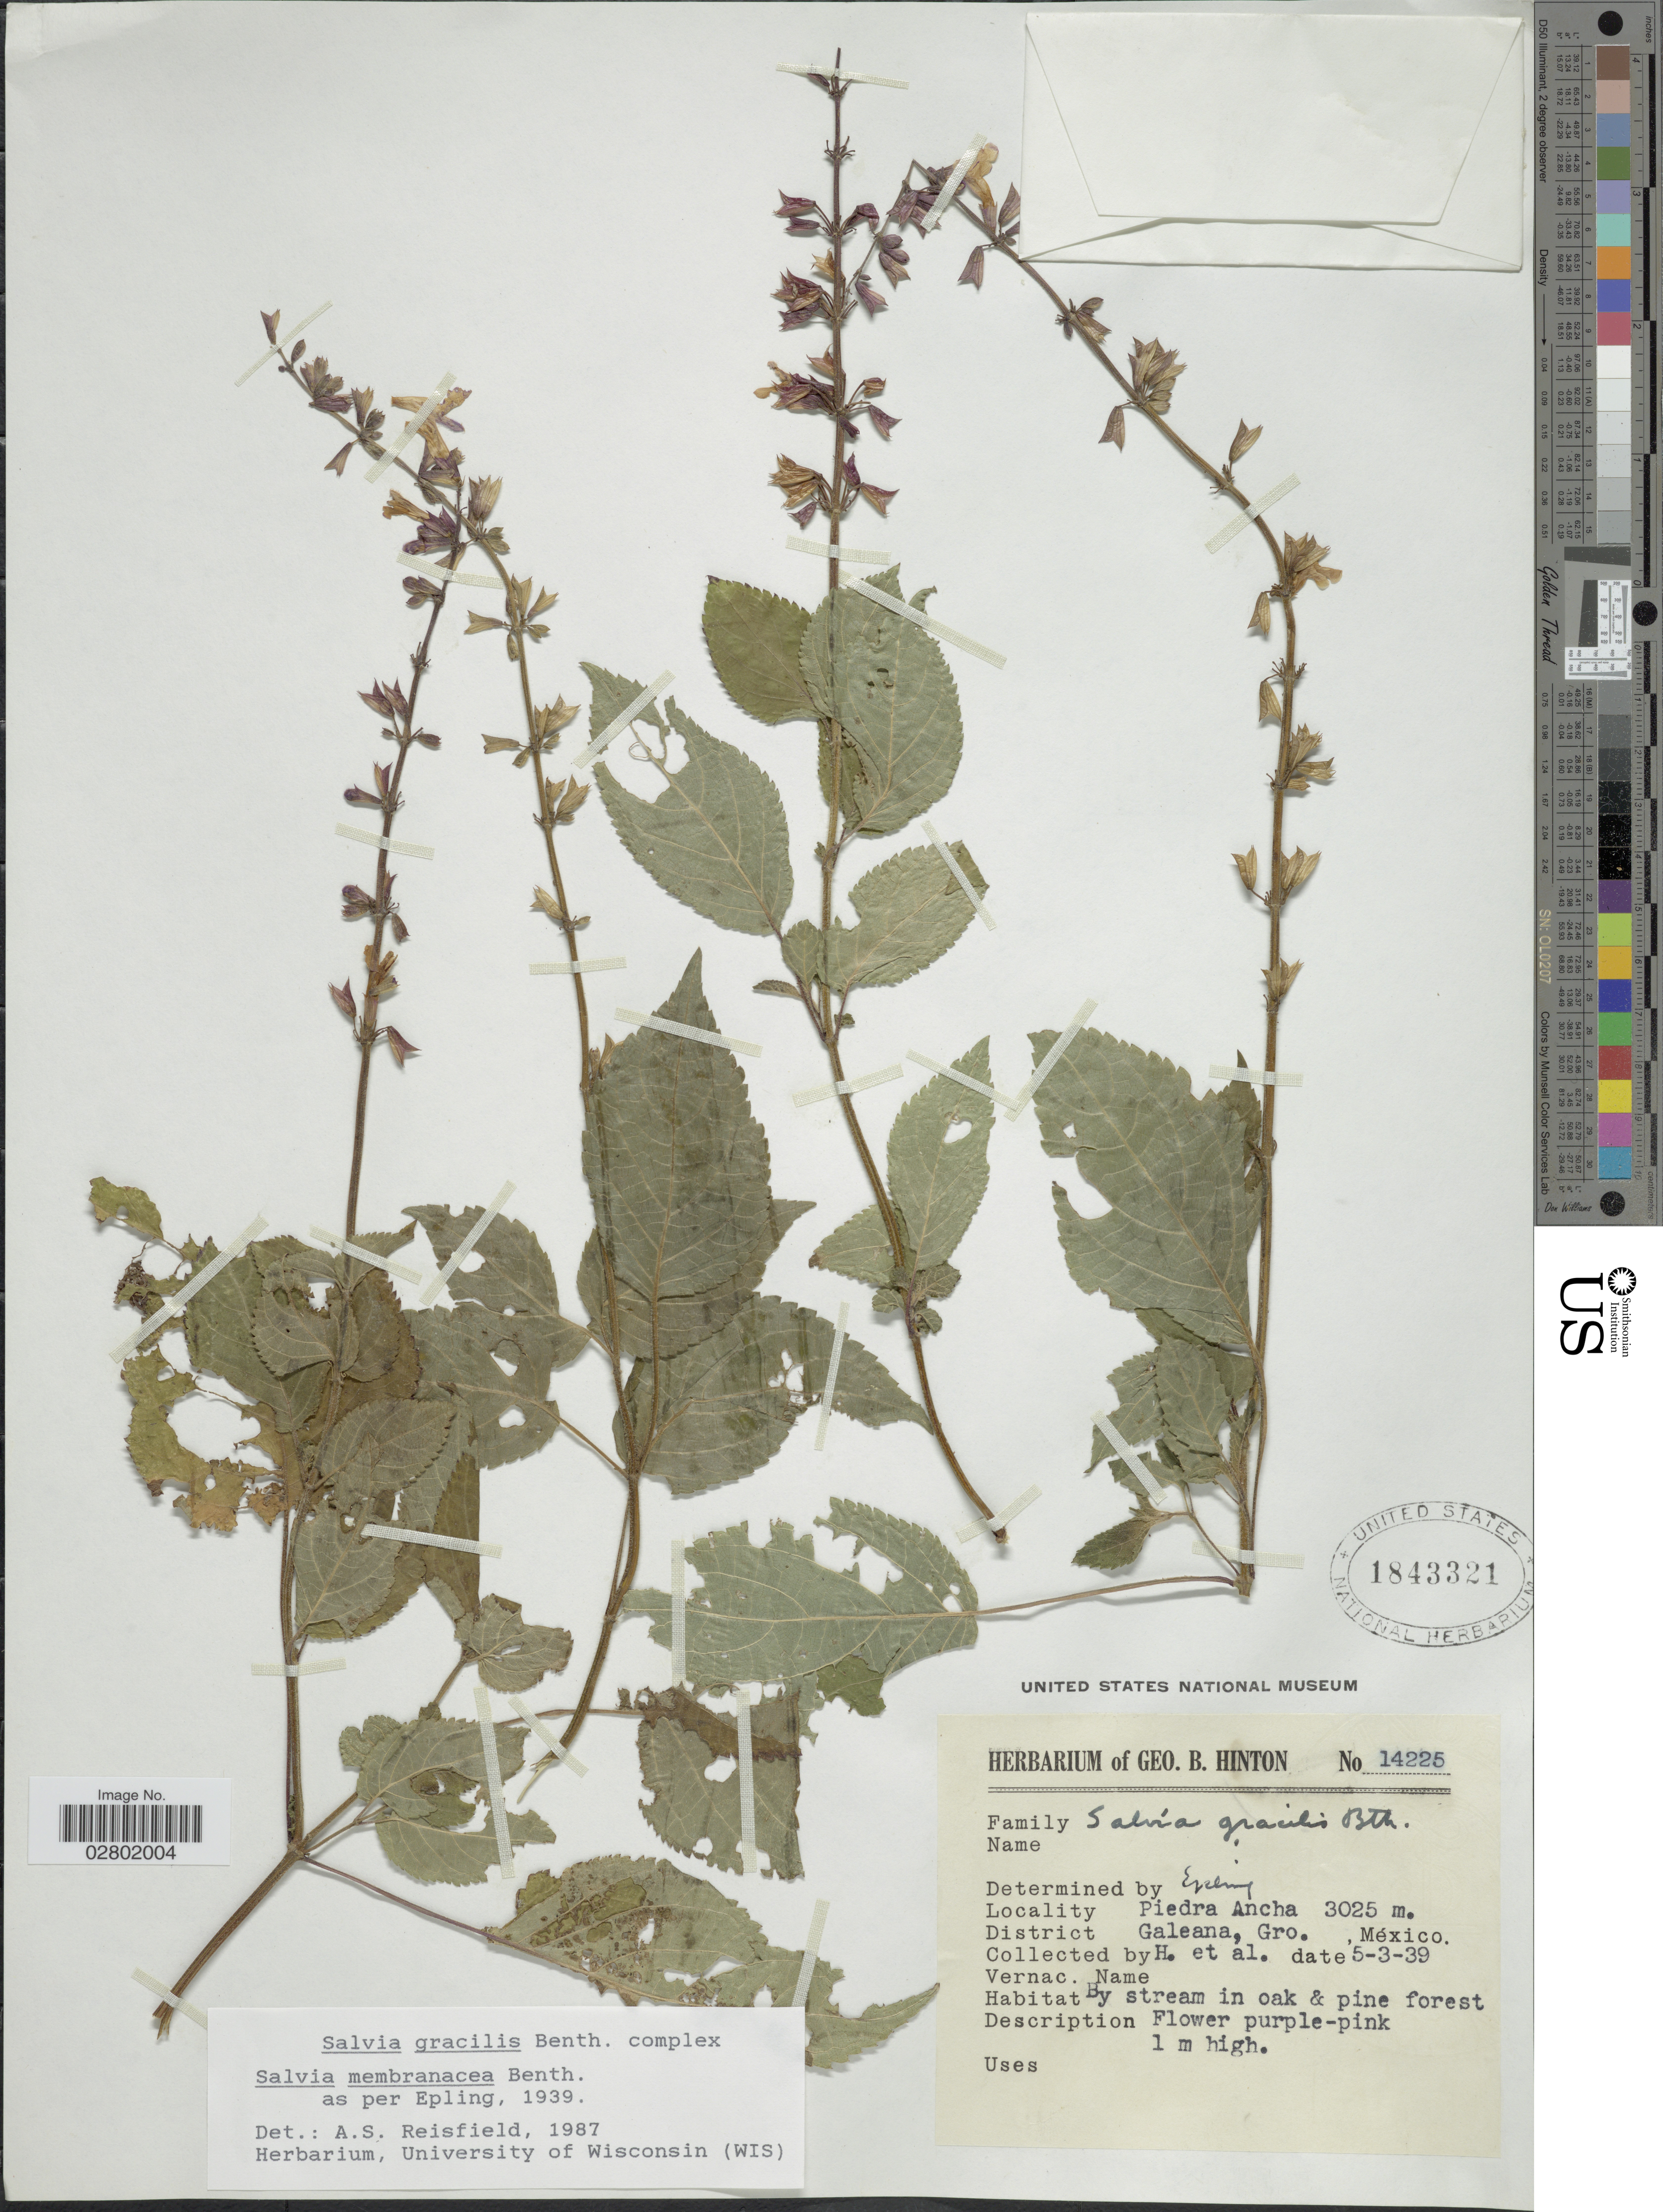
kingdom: Plantae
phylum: Tracheophyta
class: Magnoliopsida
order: Lamiales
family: Lamiaceae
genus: Salvia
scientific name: Salvia membranacea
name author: Benth.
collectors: G. B. Hinton & et al.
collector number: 14225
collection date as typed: Transcribed d/m/y: 3/5/39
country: Mexico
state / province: Guerrero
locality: Piedra Ancha, District Galeana, Gro.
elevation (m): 3025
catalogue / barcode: US 1843321